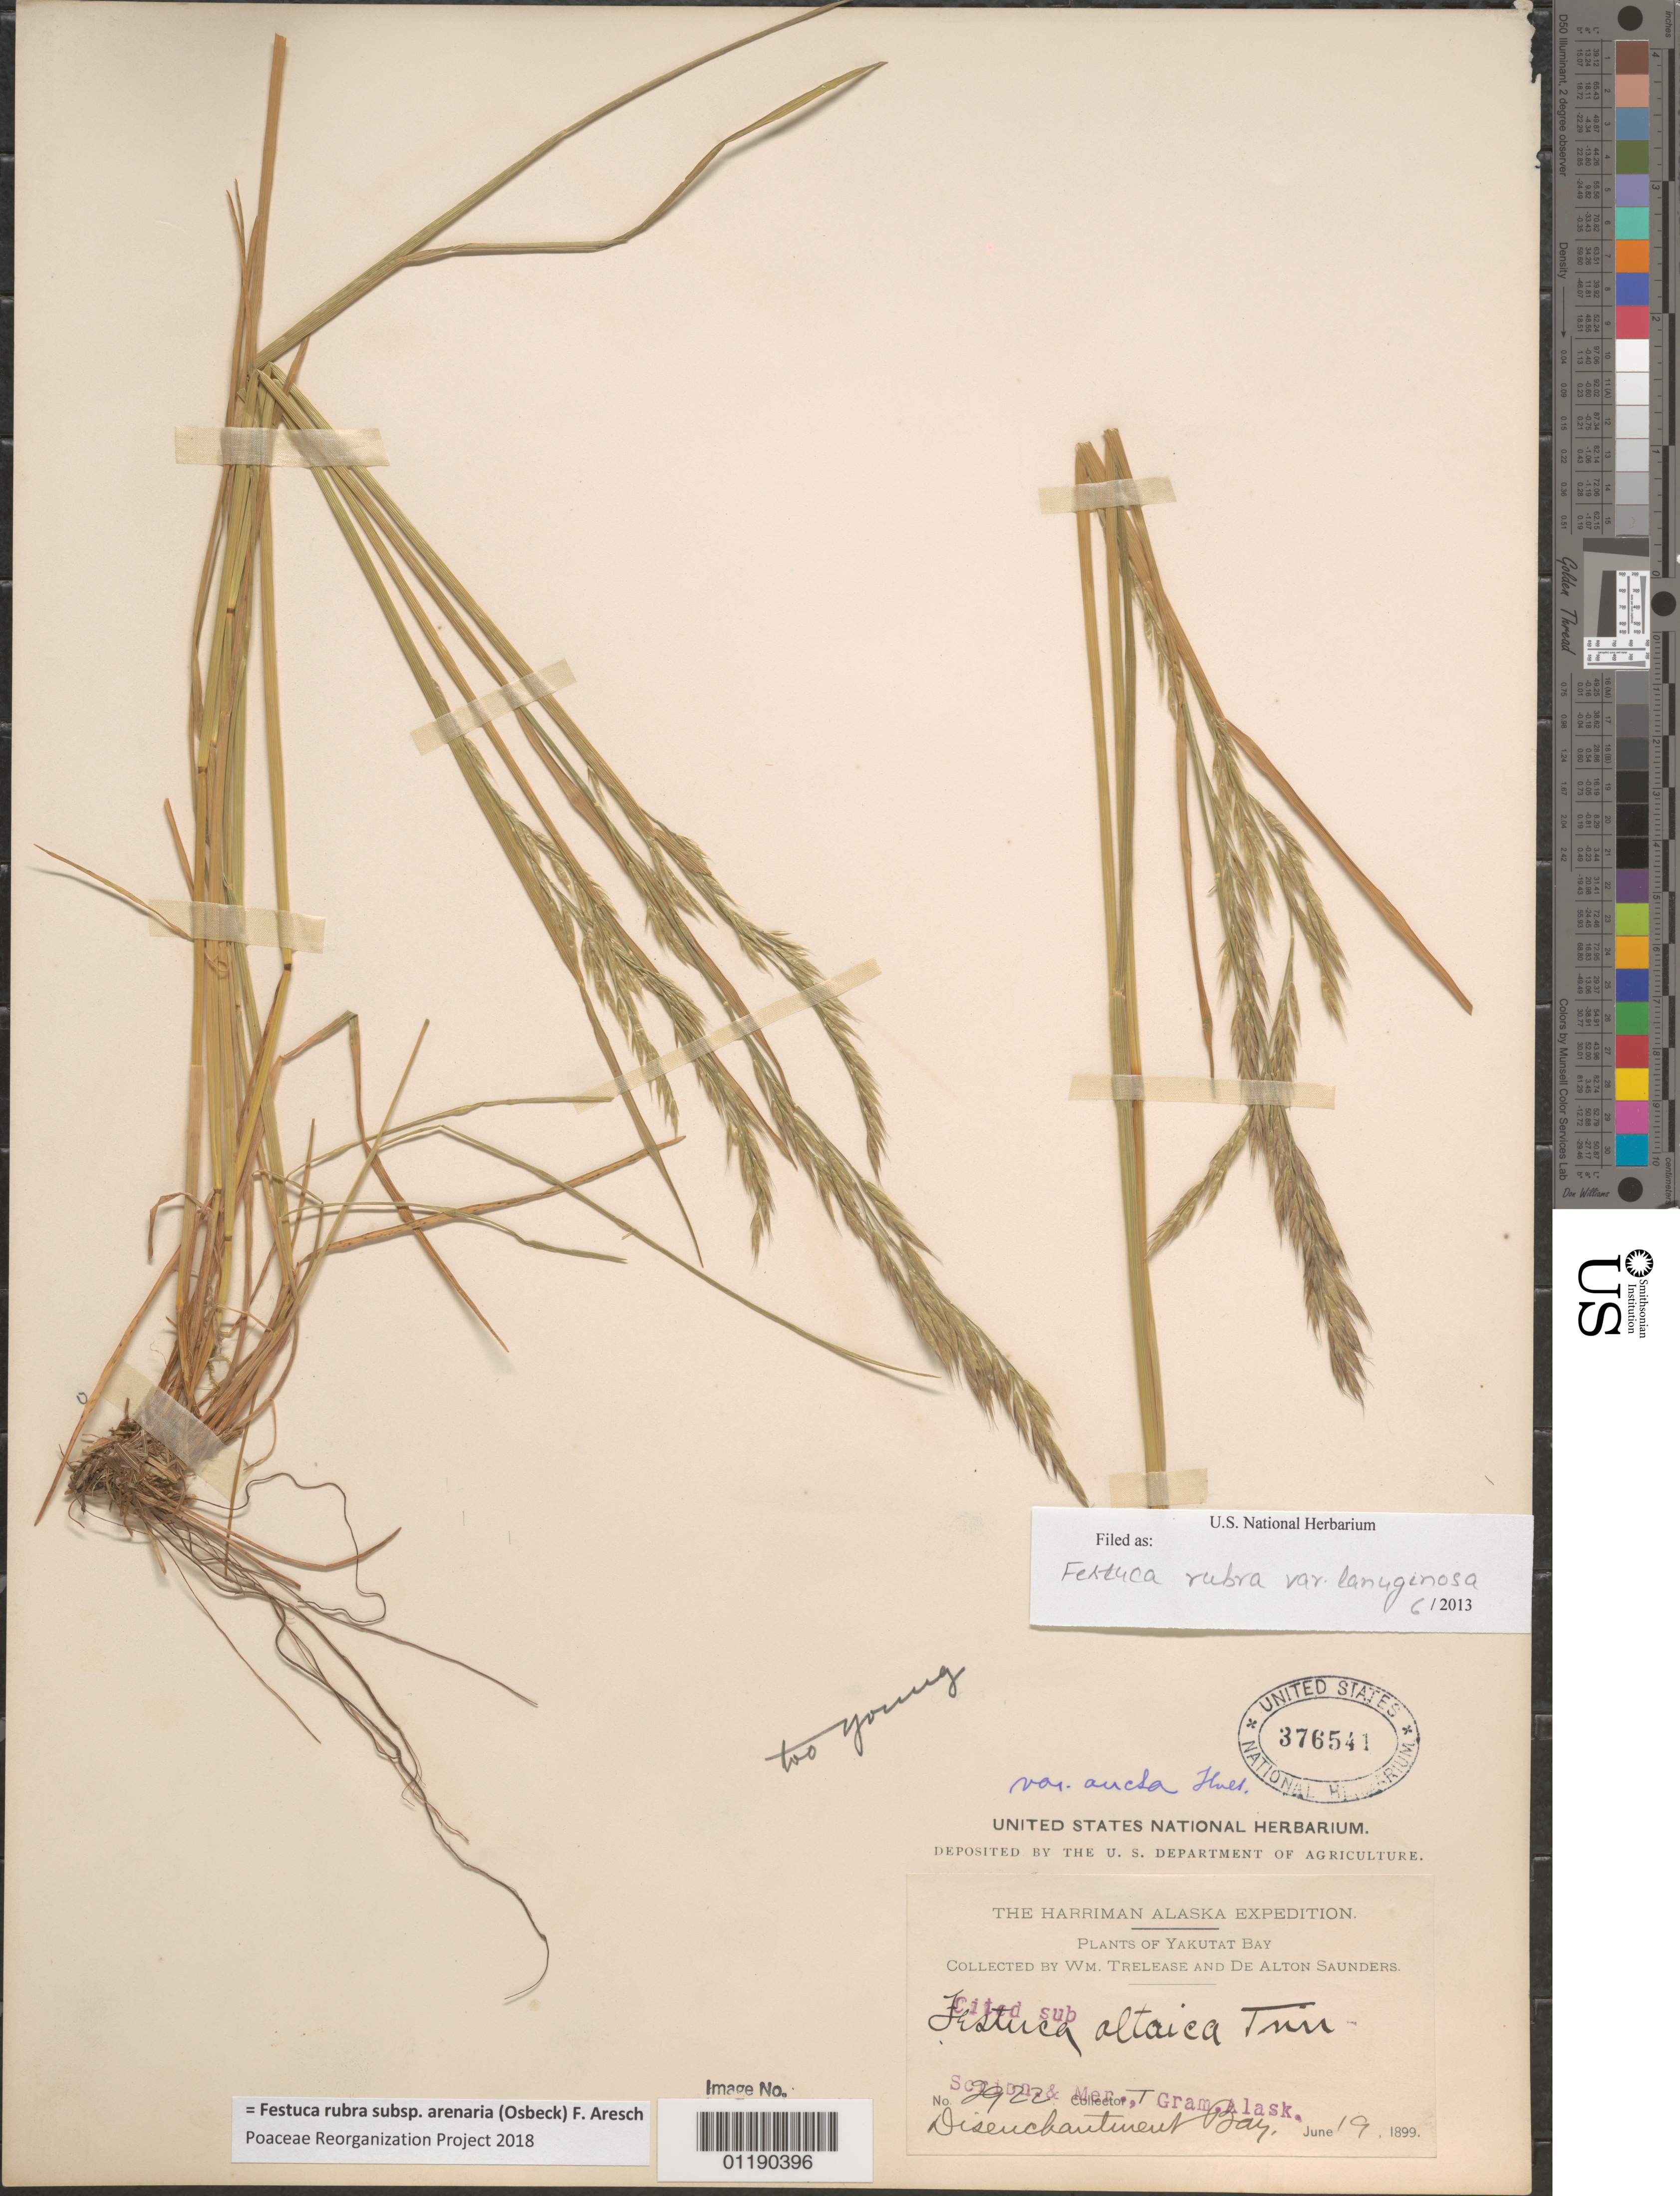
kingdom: Plantae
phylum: Tracheophyta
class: Liliopsida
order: Poales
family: Poaceae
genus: Festuca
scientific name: Festuca rubra subsp. arenaria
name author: (Osbeck) F. Aresch.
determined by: Poaceae Reorganization Project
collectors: W. Trelease & D. A. Saunders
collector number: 2922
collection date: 1899-07-19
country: United States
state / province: Alaska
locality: Disenchantment Bay.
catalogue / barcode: US 376541